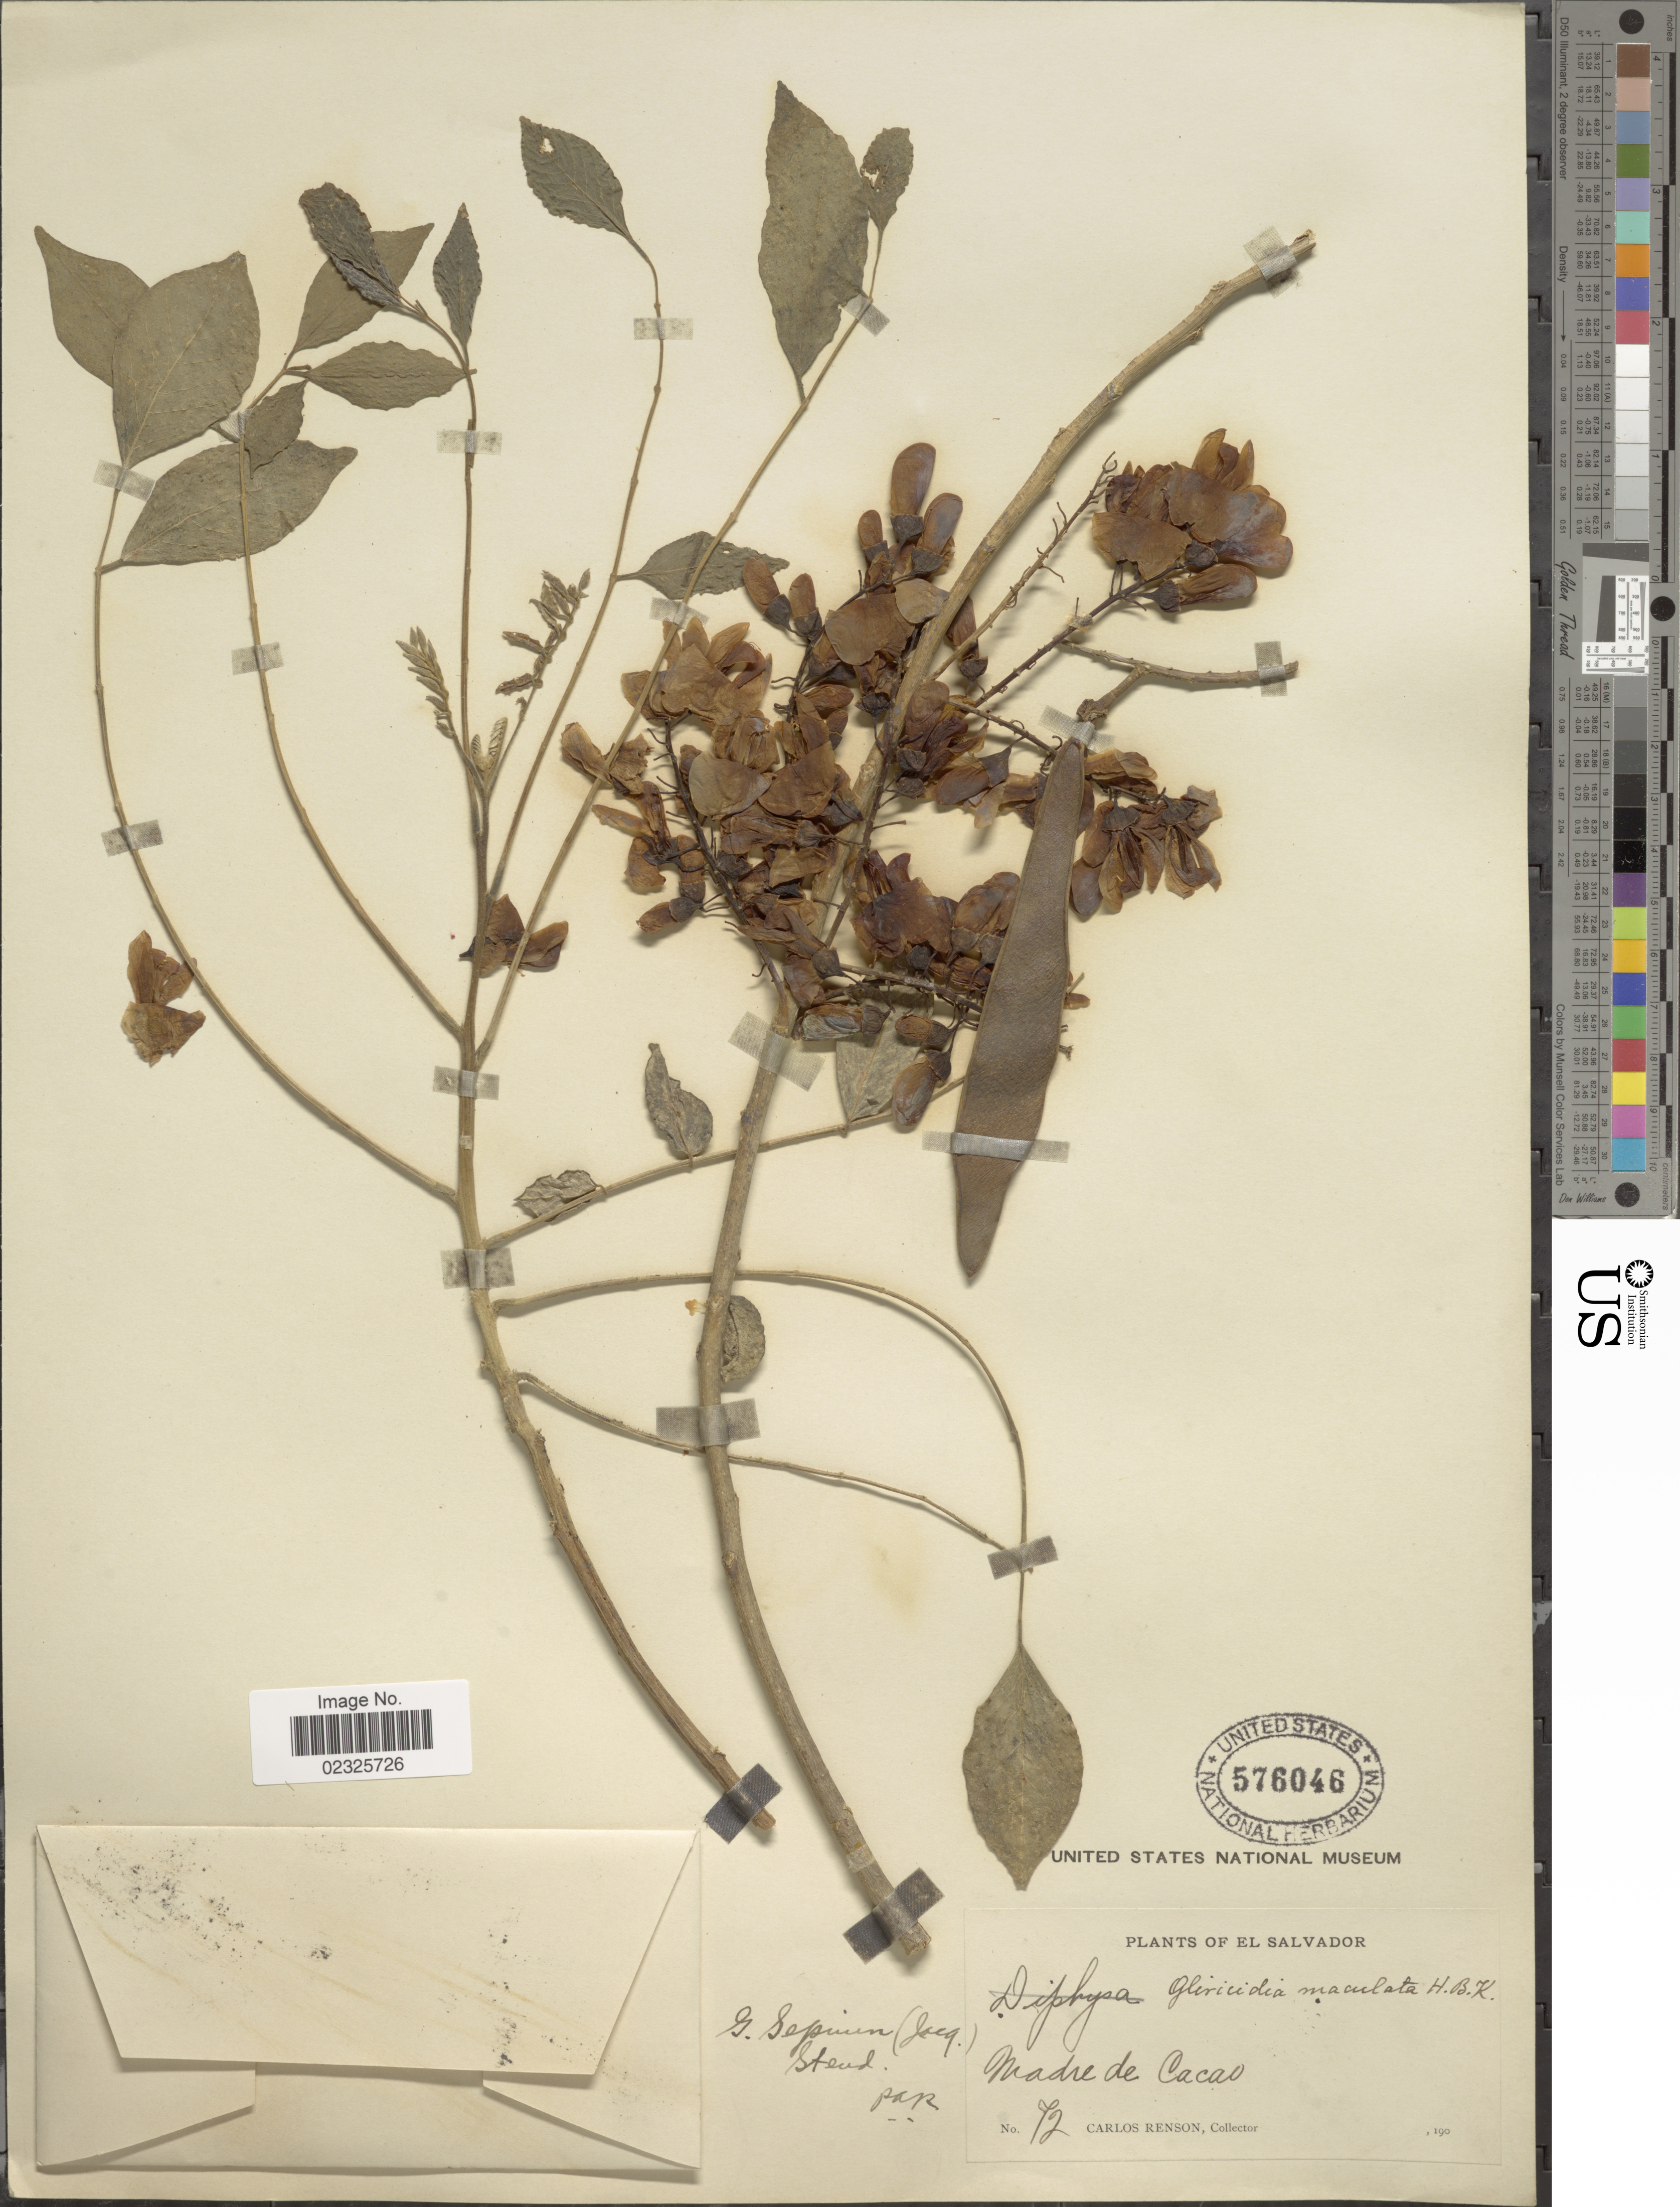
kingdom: Plantae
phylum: Tracheophyta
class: Magnoliopsida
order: Fabales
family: Fabaceae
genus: Gliricidia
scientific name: Gliricidia sepium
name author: (Jacq.) Kunth ex Walp.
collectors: C. Renson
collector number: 72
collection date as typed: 190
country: El Salvador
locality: Madre de Cacao [unsure placement]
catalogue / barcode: US 576046